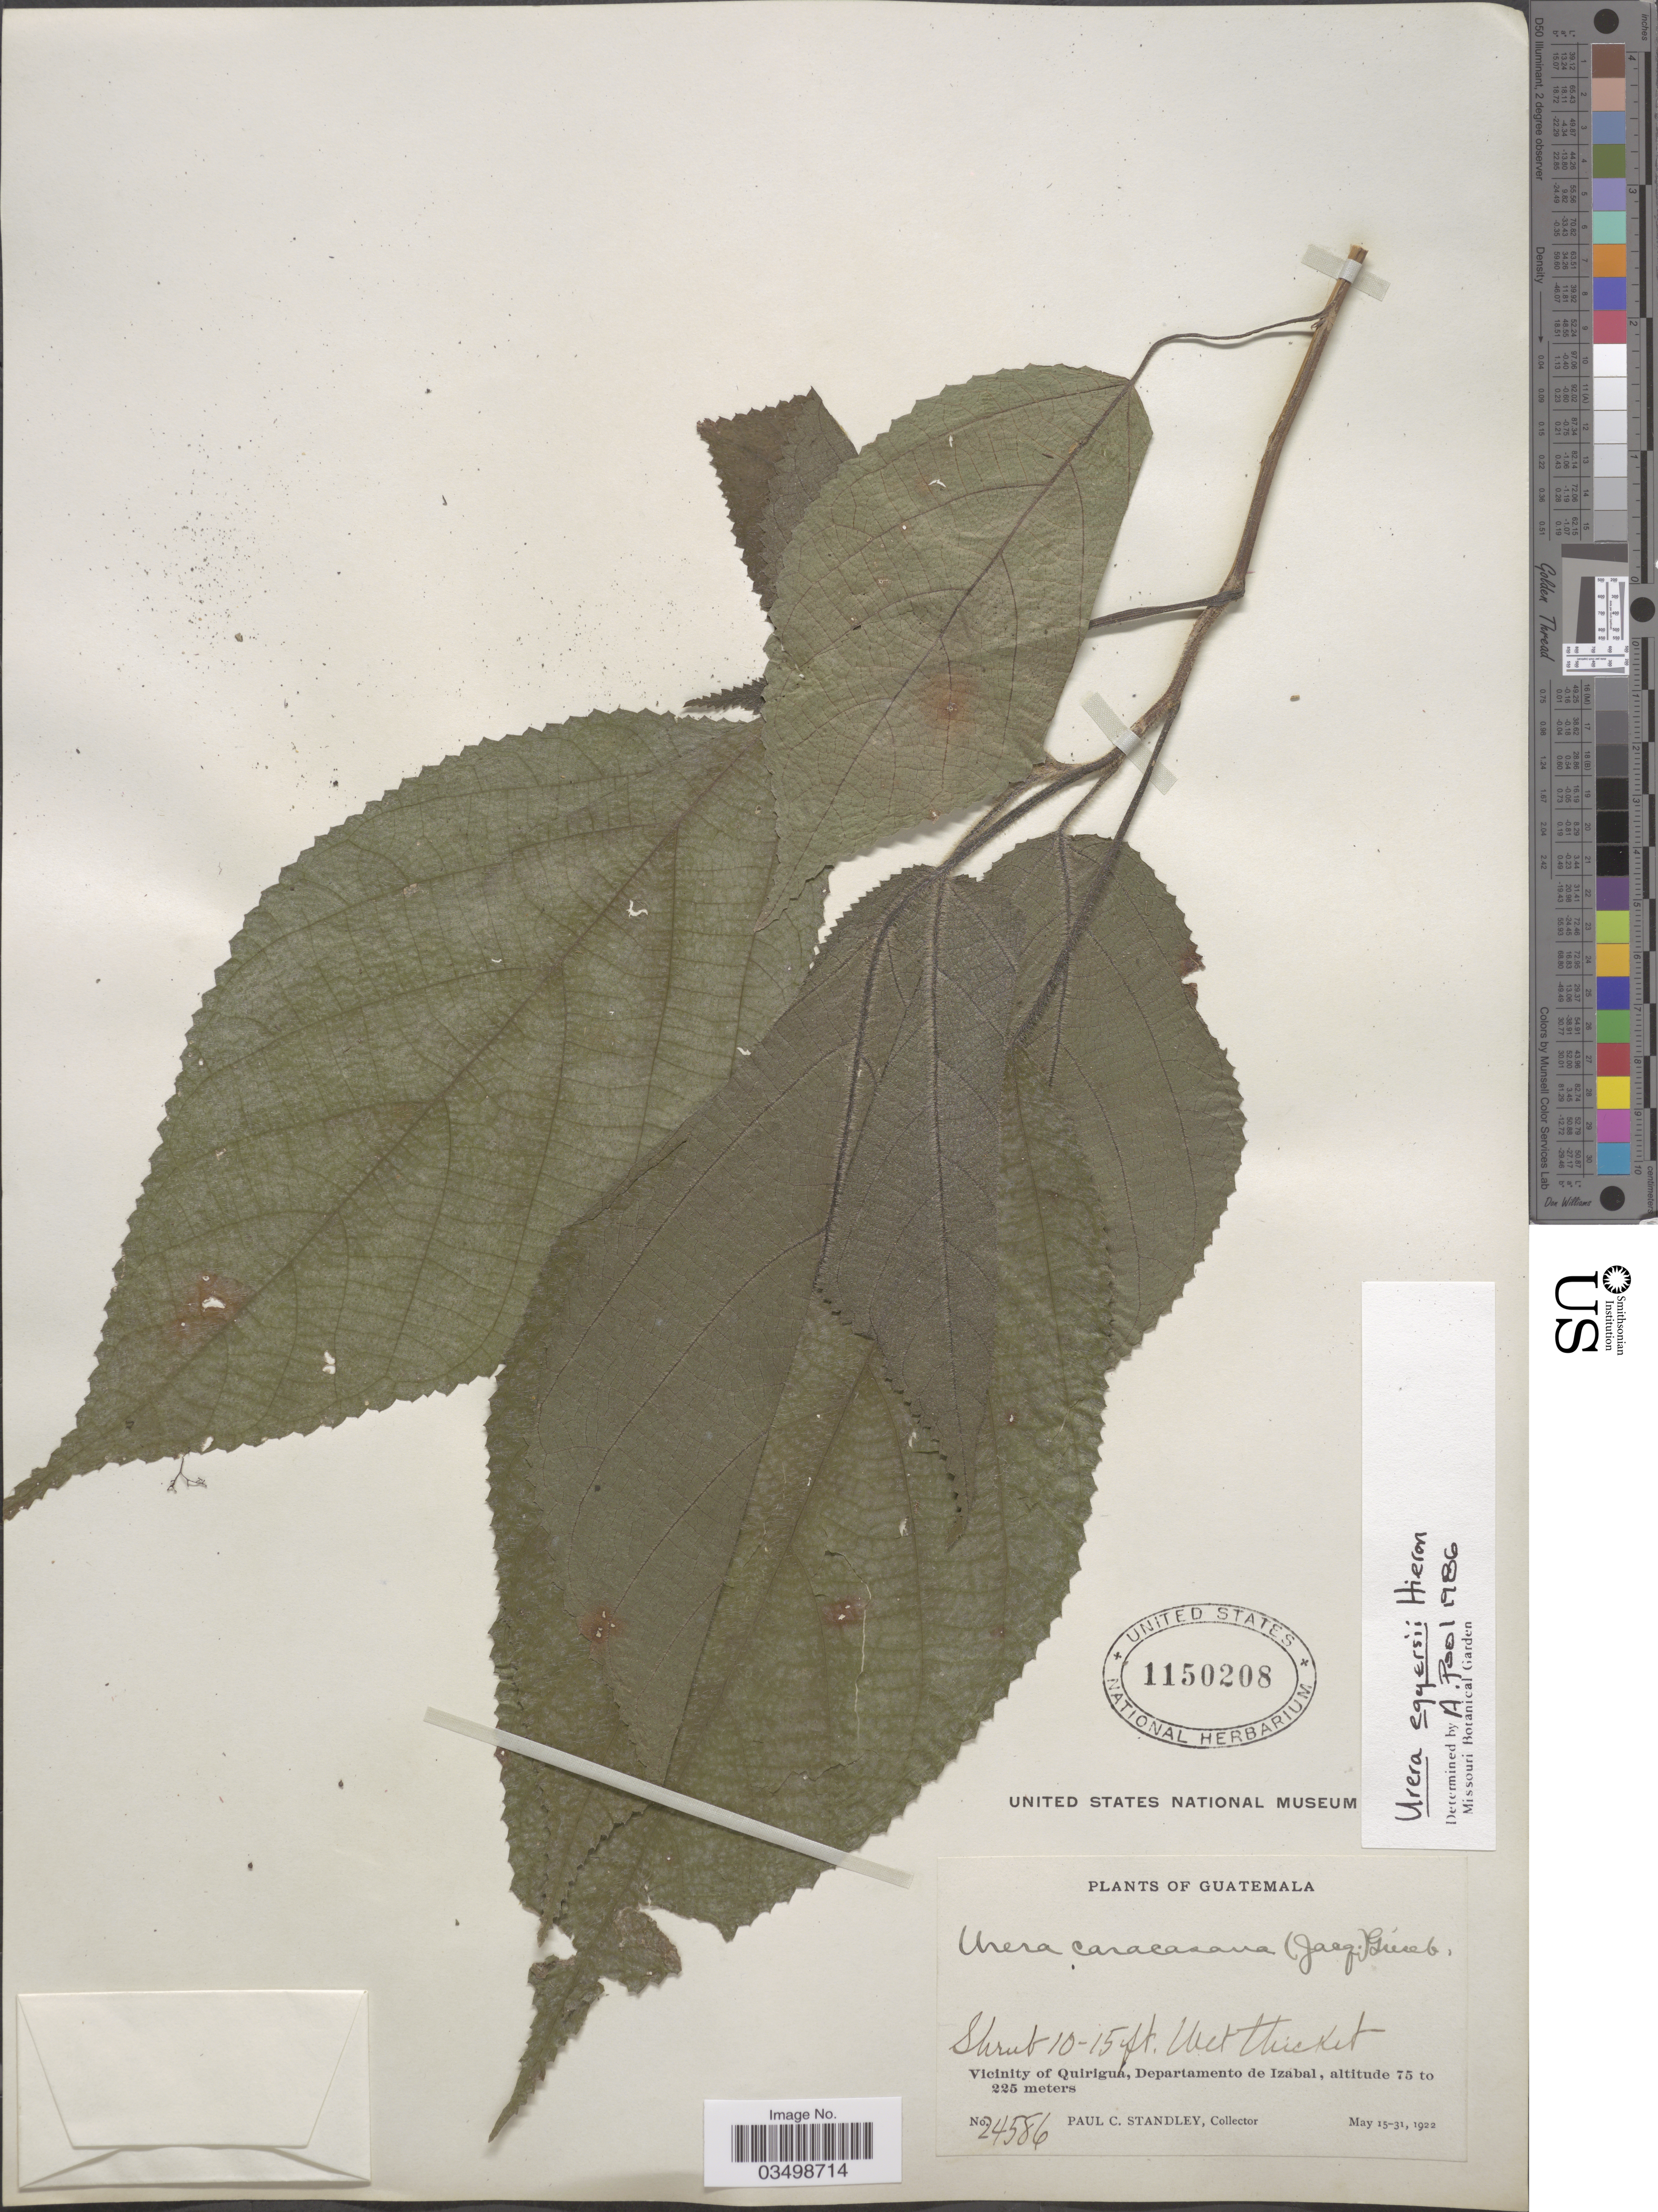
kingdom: Plantae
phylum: Tracheophyta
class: Magnoliopsida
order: Rosales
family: Urticaceae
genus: Urera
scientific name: Urera simplex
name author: Wedd.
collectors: P. C. Standley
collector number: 24586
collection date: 1922-05-15/1922-05-31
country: Guatemala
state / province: Izabal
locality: Vicinity of Quirigua, Departamento de Izabal.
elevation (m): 75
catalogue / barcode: US 1150208